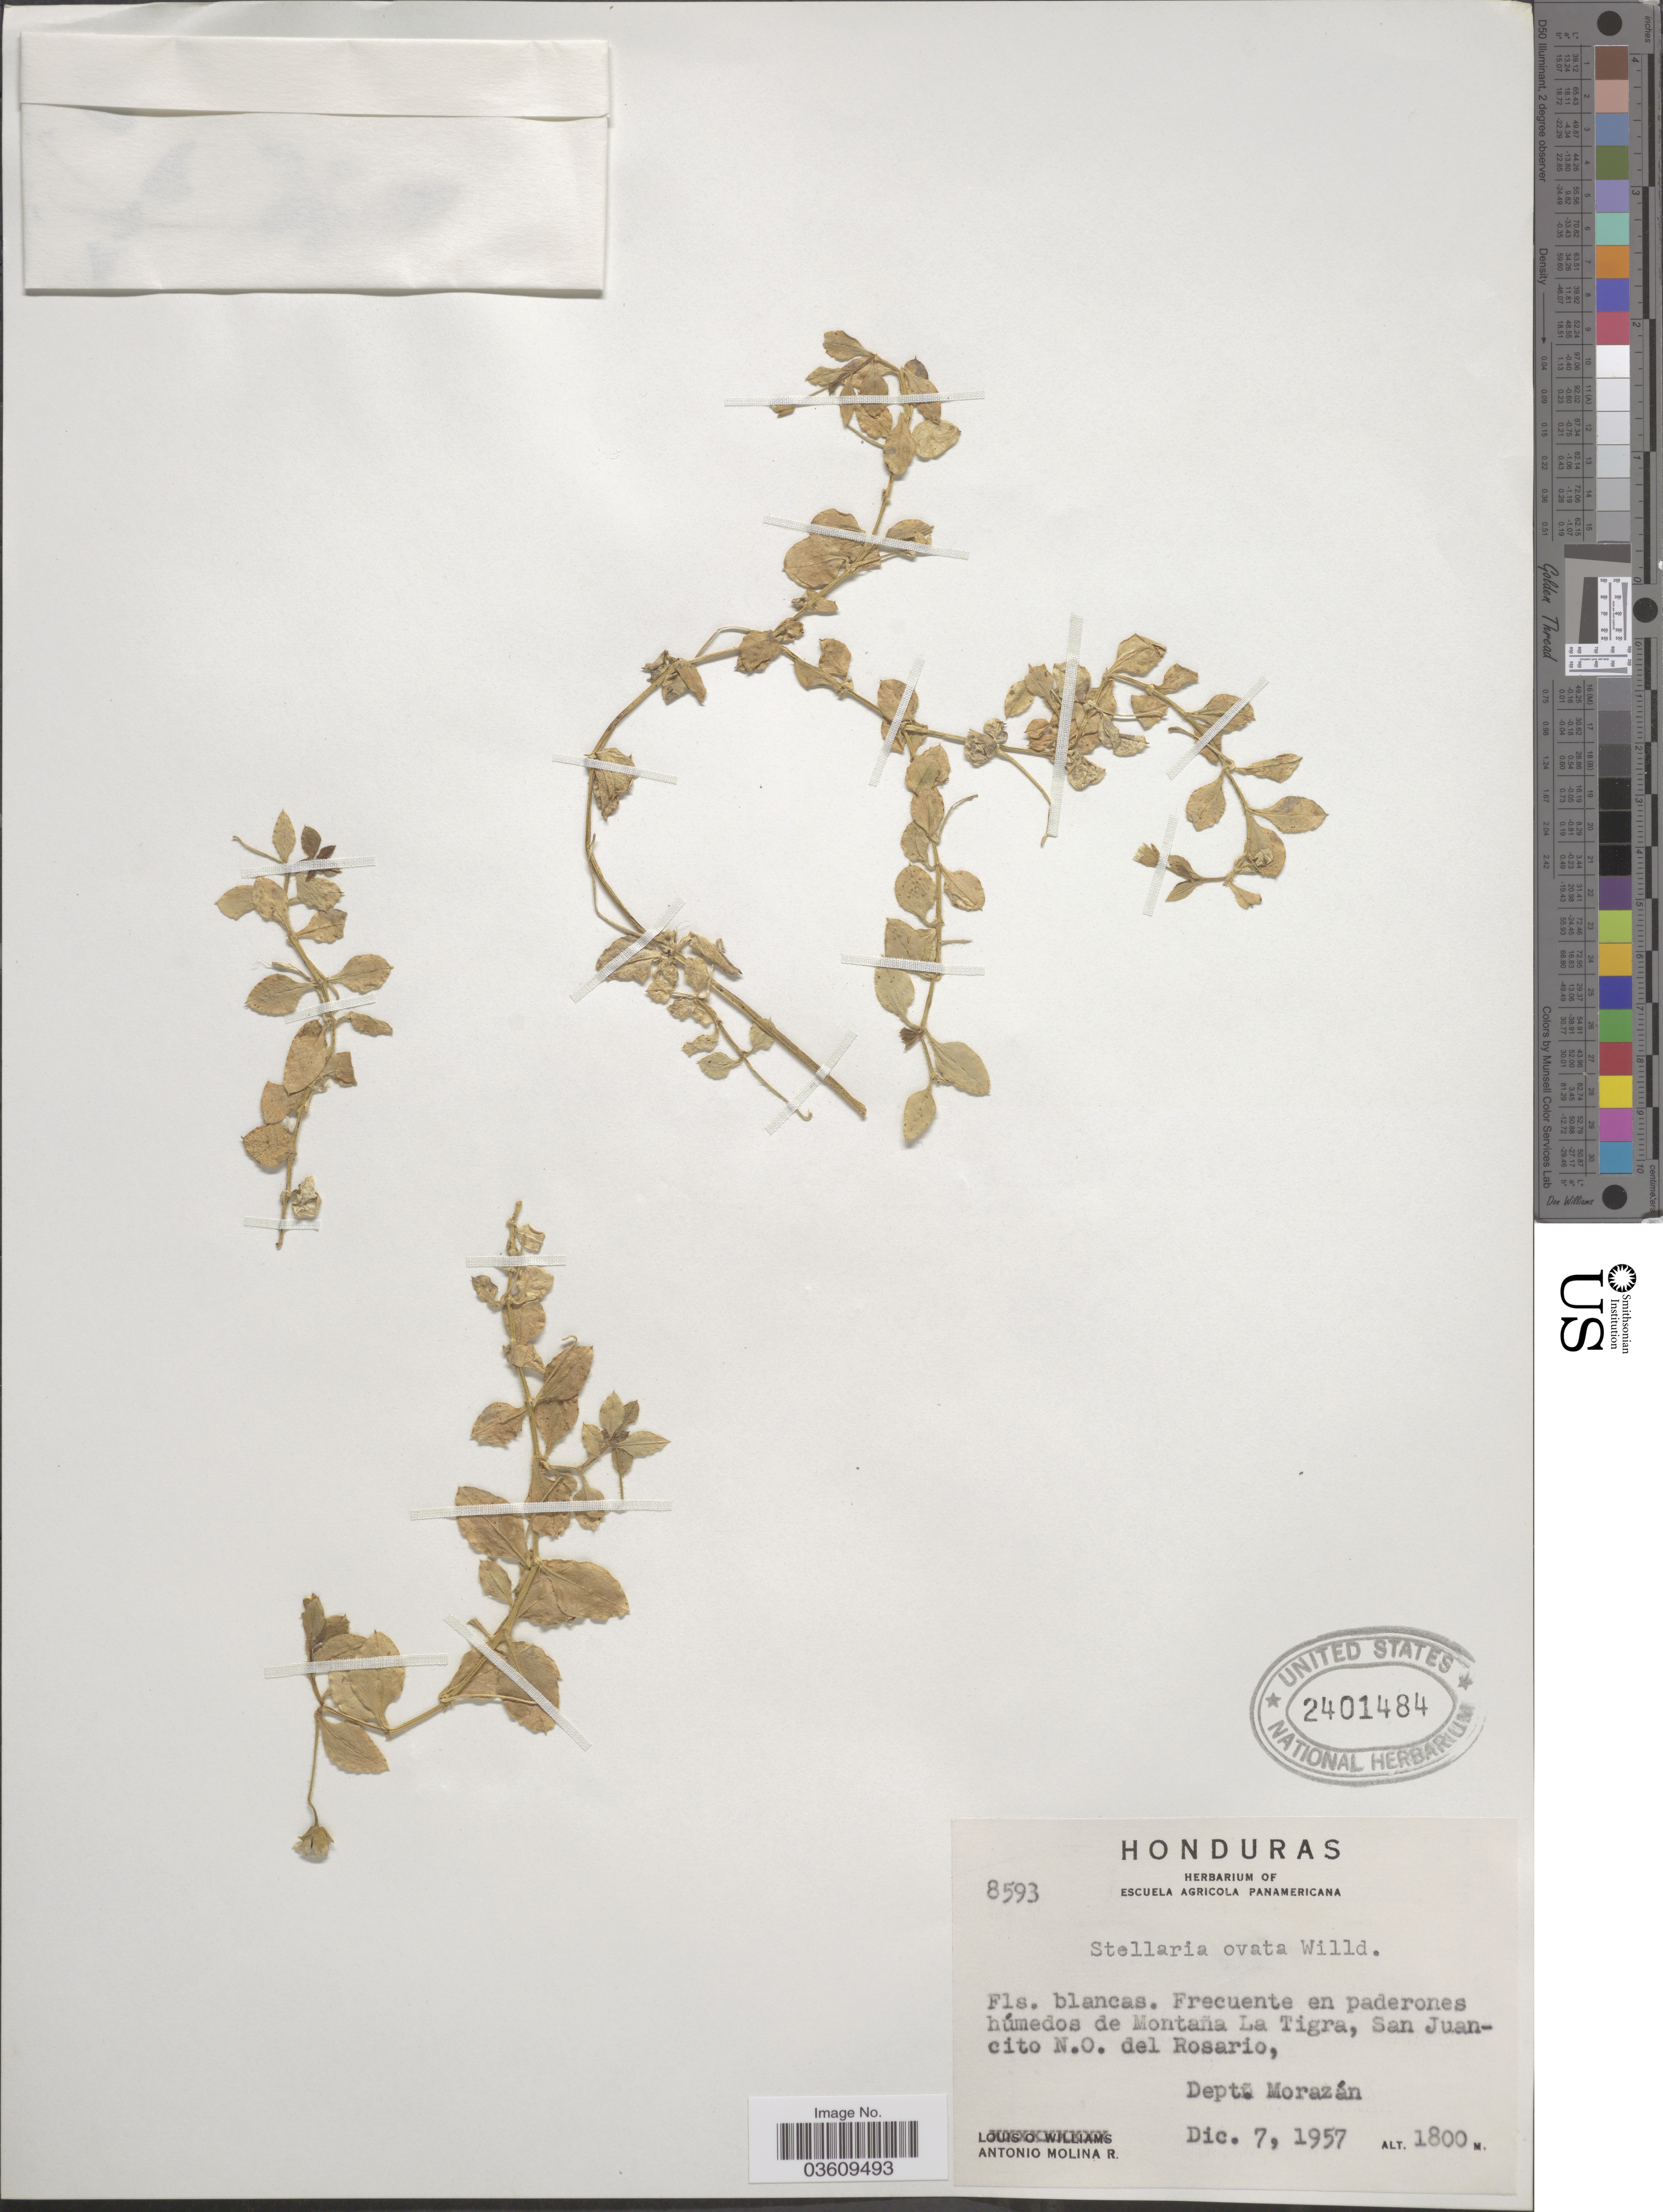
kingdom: Plantae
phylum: Tracheophyta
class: Magnoliopsida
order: Caryophyllales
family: Caryophyllaceae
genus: Stellaria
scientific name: Stellaria ovata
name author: Willd.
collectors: A. Molina R.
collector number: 8593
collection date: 1957-12-07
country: Honduras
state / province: Fco. Morazán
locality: Montaña La Tigra, San Juancito N.O. del Rosario, Depto. Morazán.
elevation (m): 1800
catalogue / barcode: US 2401484